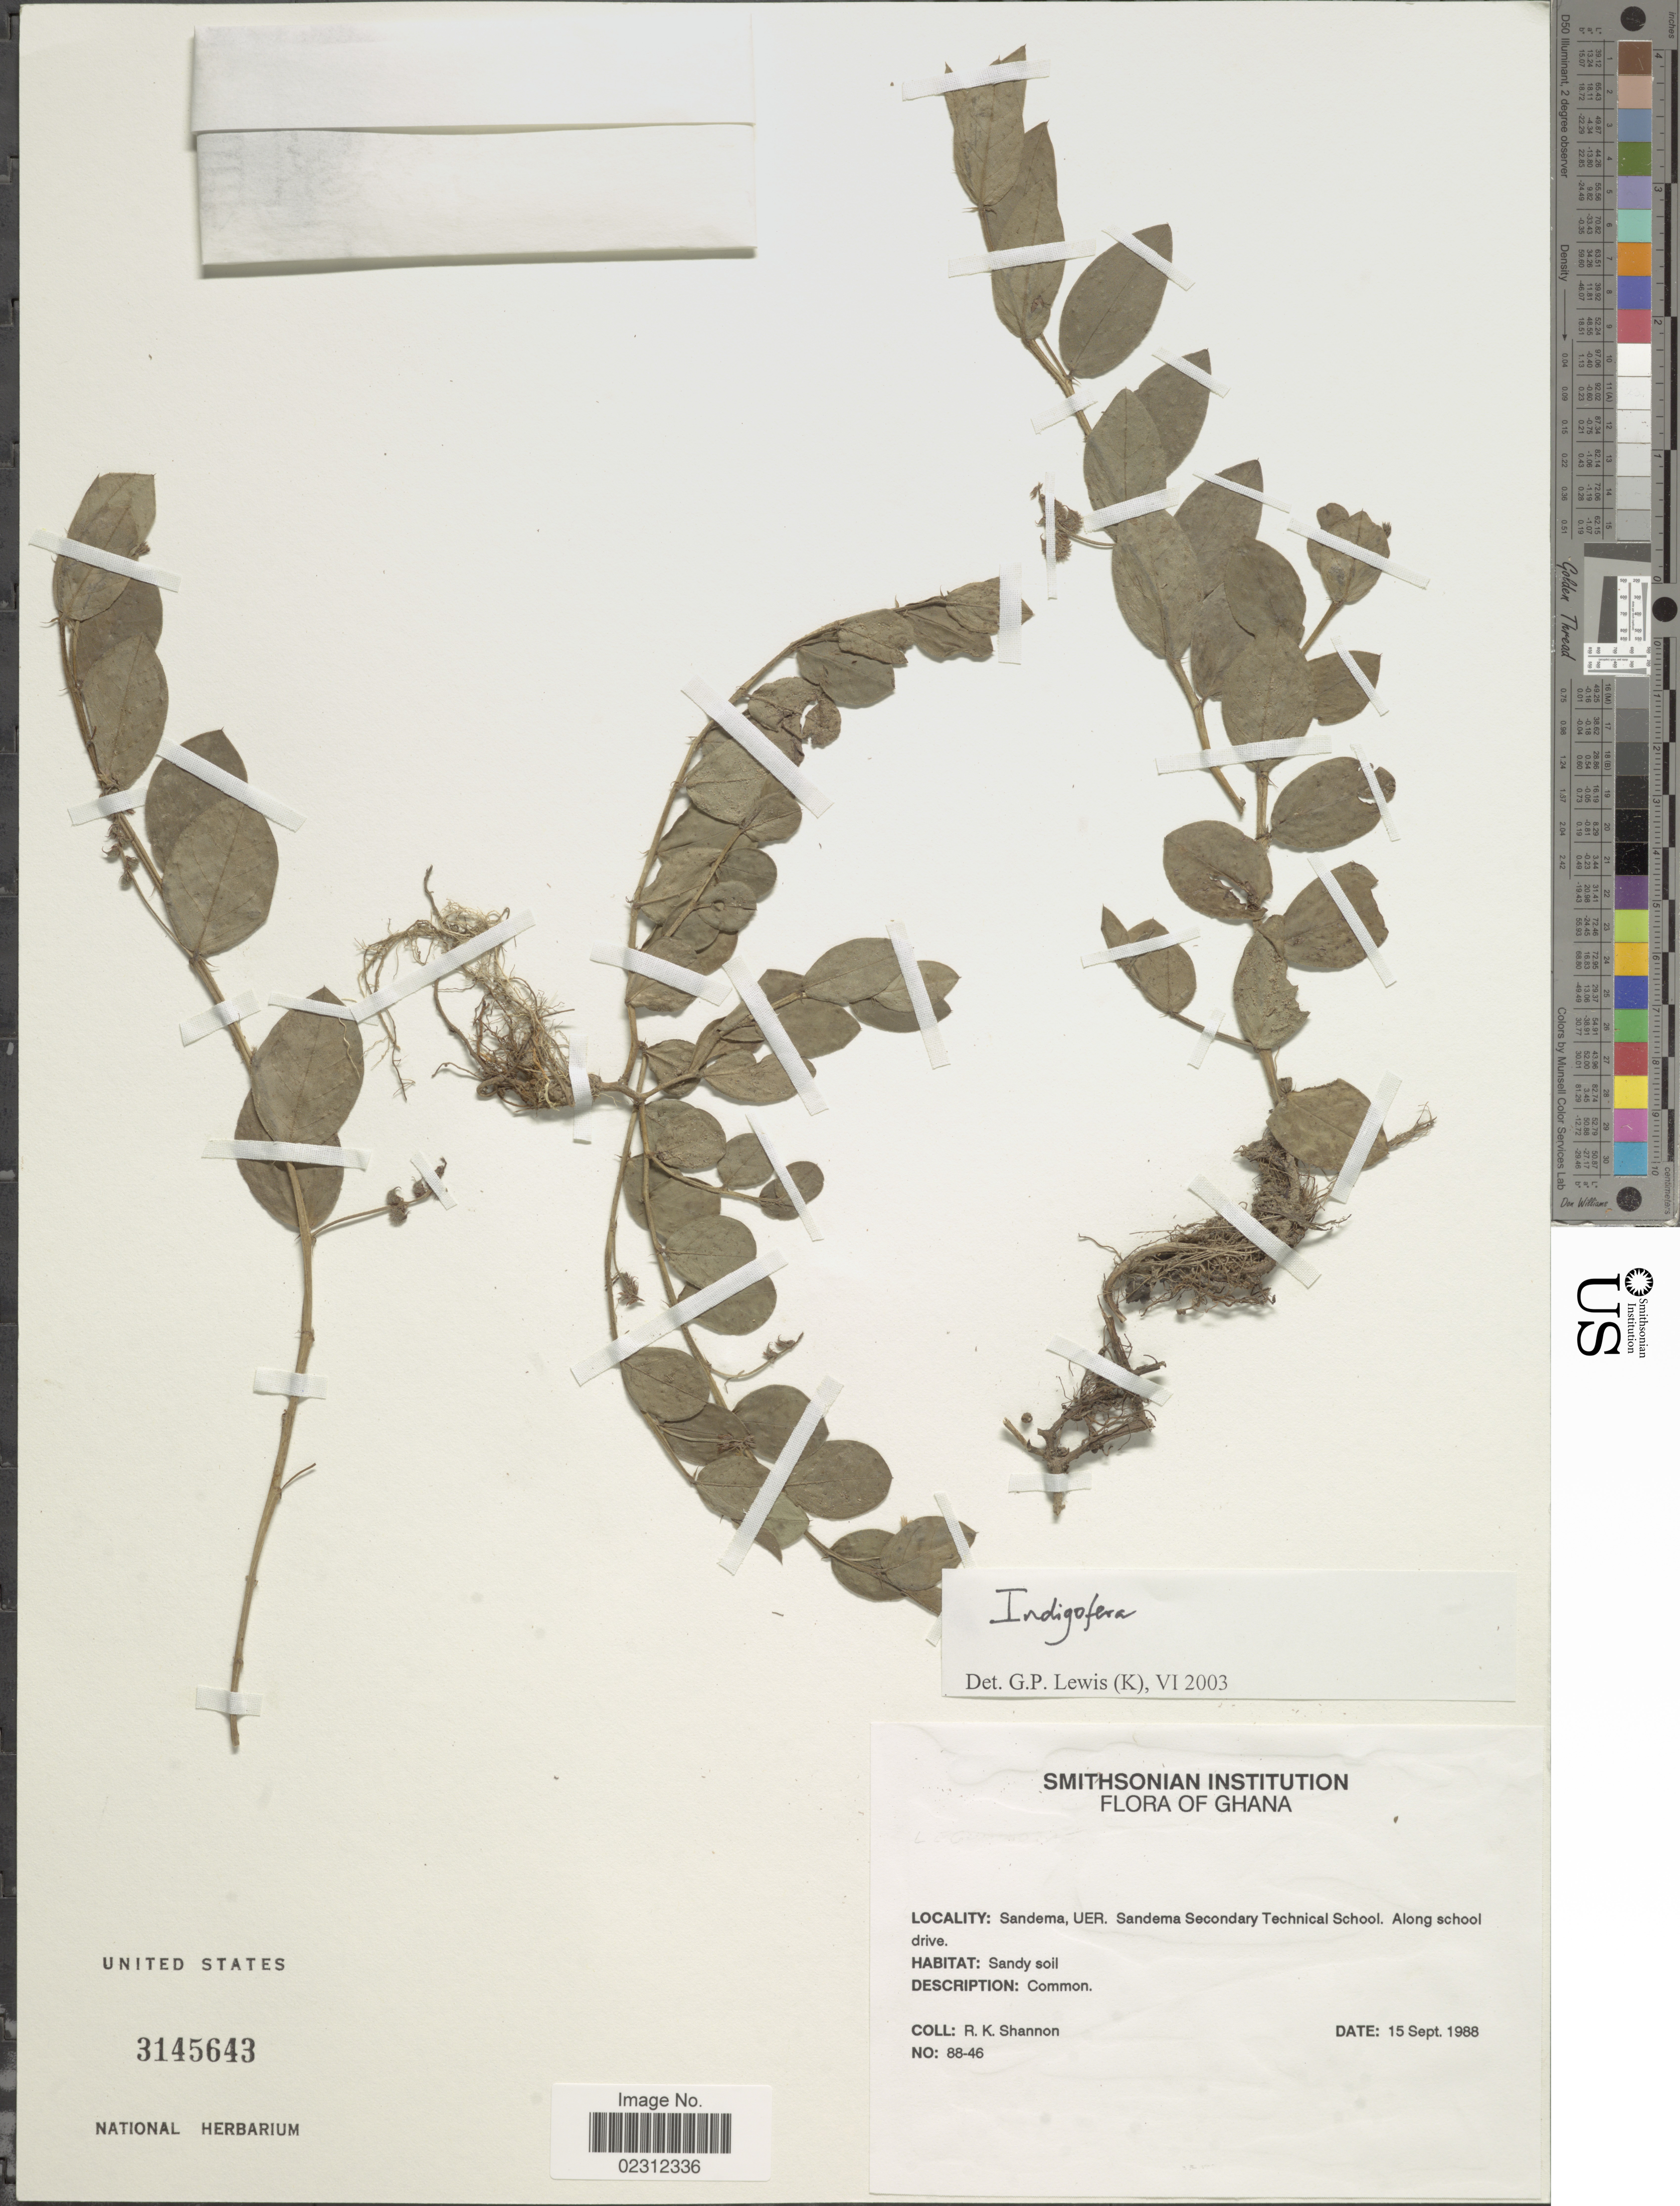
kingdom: Plantae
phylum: Tracheophyta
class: Magnoliopsida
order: Fabales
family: Fabaceae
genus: Indigofera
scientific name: Indigofera sp.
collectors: R. Shannon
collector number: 88-46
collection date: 1988-09-15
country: Ghana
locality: Sandema, UER. Sandema Secondary Technical School. Along school drive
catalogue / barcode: US 3145643